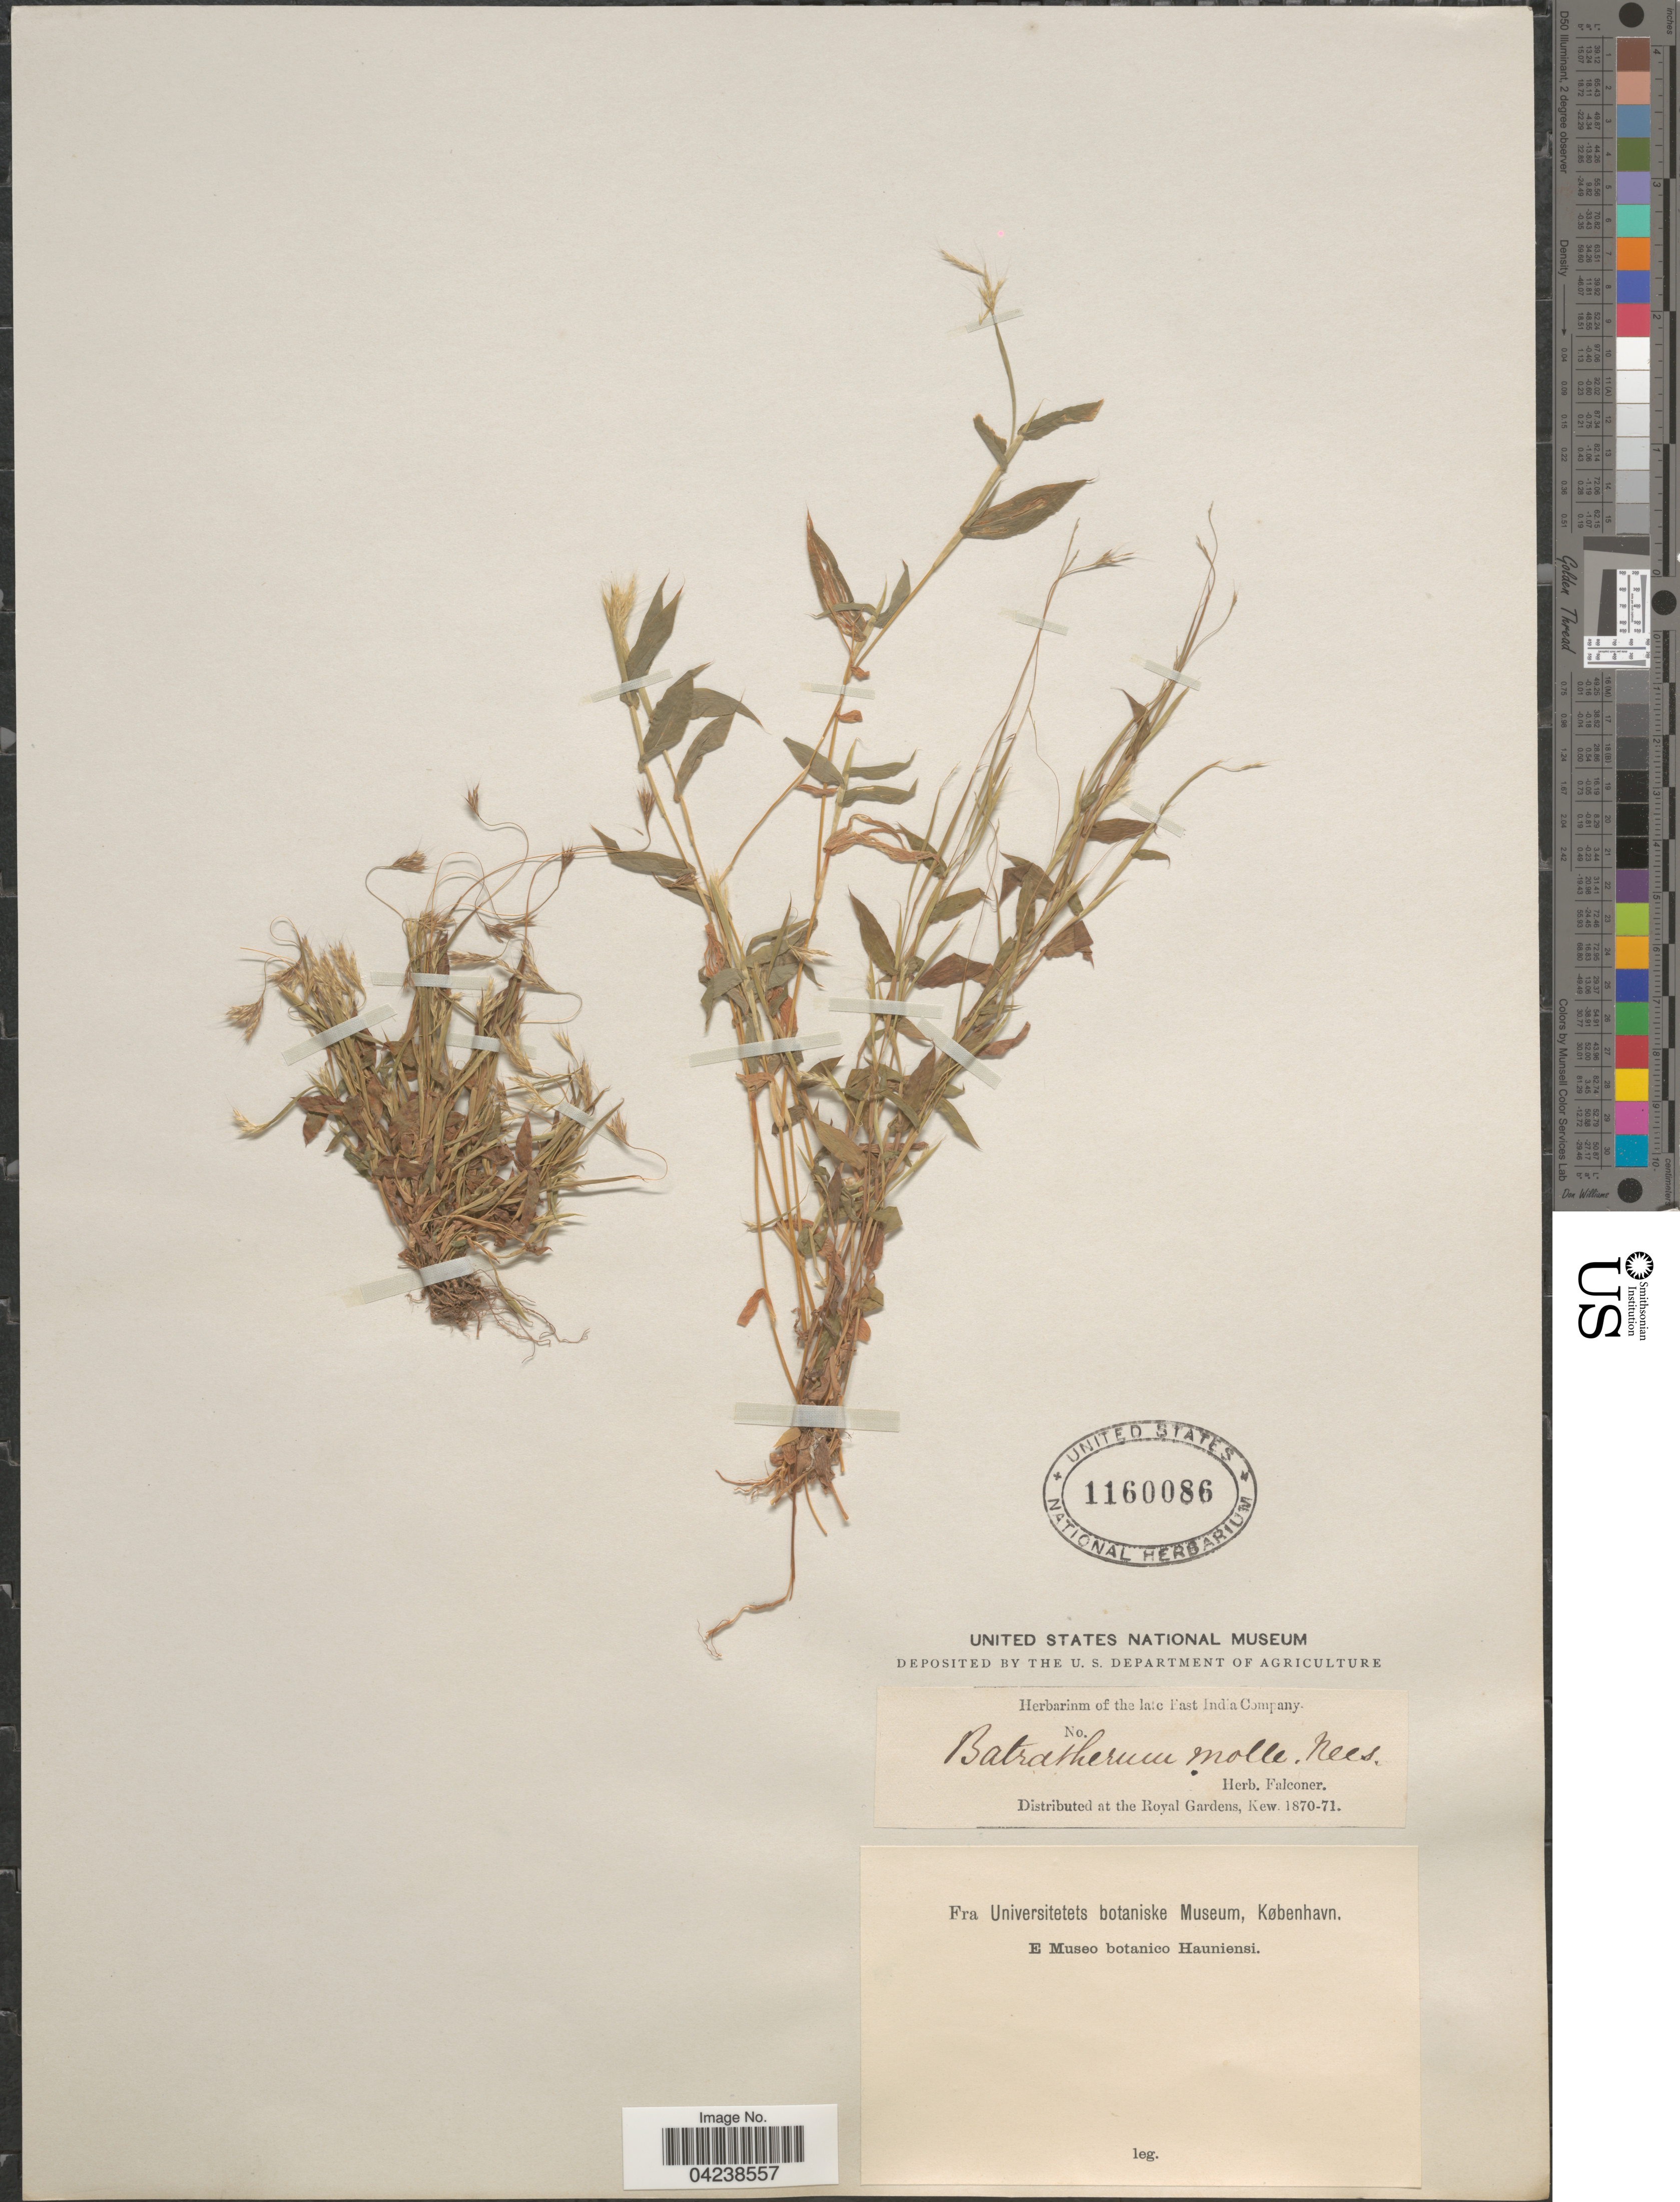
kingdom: Plantae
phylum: Tracheophyta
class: Liliopsida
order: Poales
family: Poaceae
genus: Arthraxon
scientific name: Arthraxon lancifolius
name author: (Trin.) Hochst.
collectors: ex herb. Falconer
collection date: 1870/1871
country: India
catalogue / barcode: US 1160086